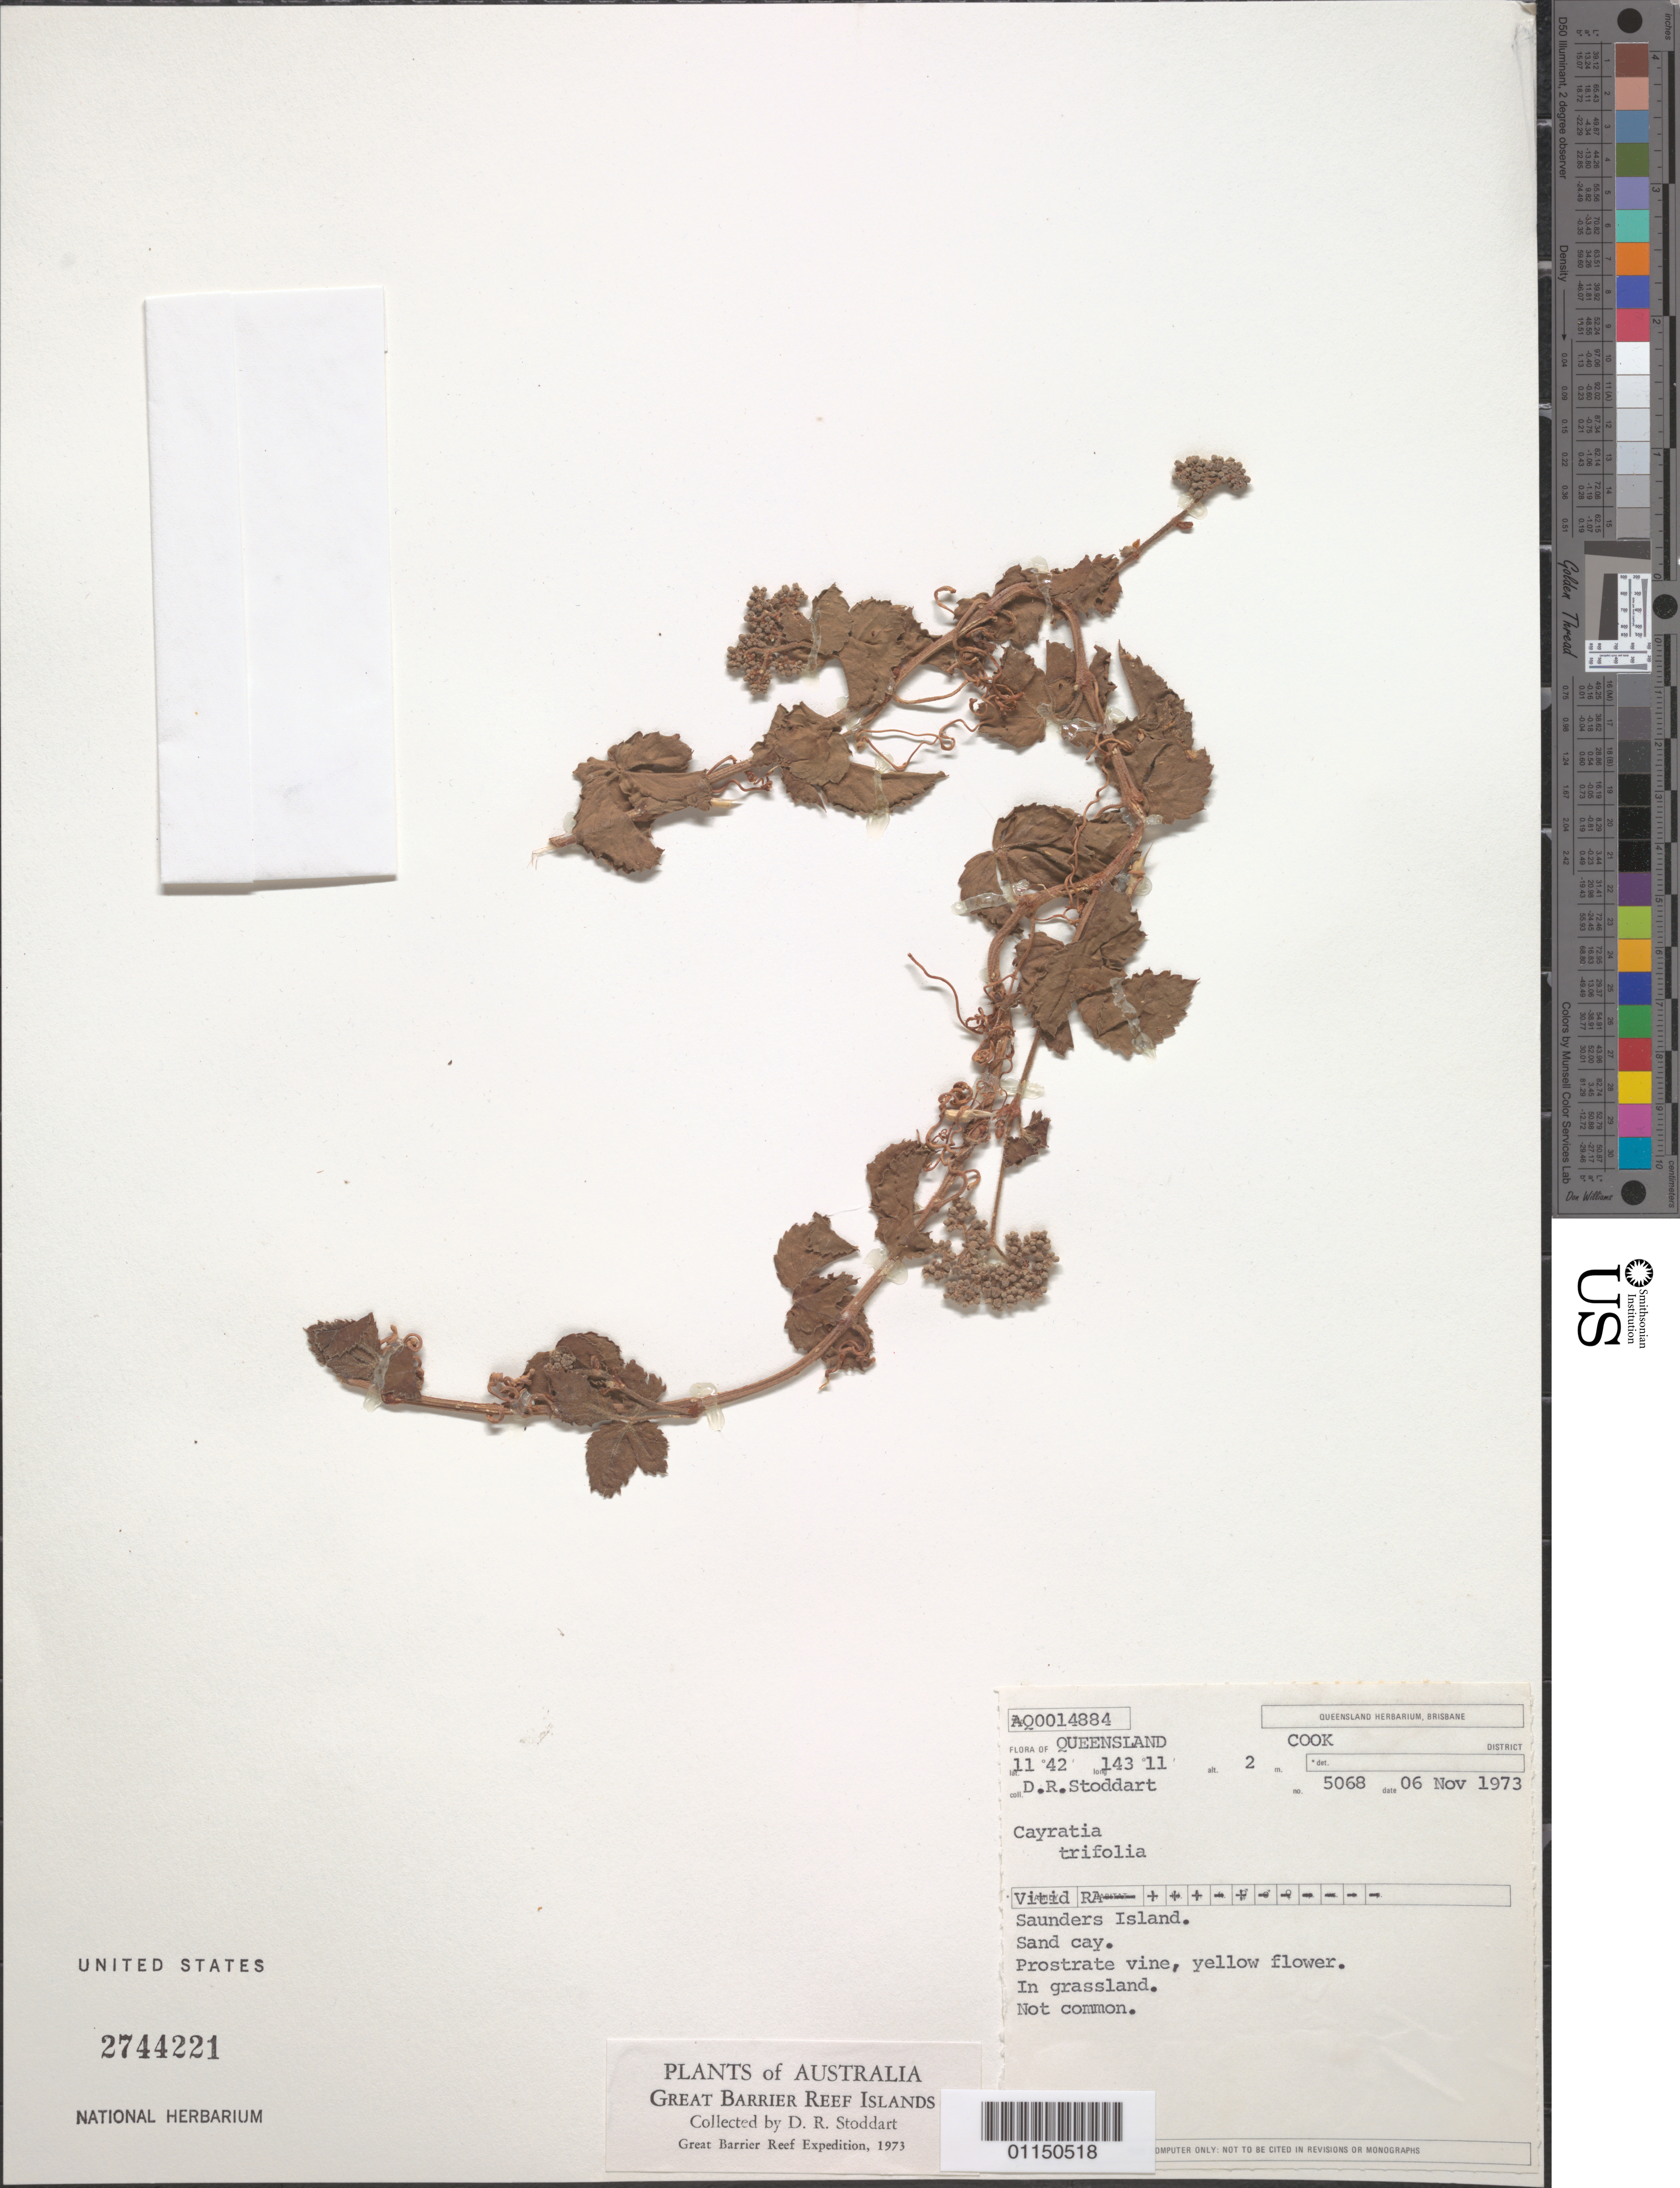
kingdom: Plantae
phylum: Tracheophyta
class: Magnoliopsida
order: Vitales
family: Vitaceae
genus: Causonis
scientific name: Causonis trifolia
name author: (L.) Mabb. & J. Wen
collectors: D. R. Stoddart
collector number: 5068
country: Australia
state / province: Queensland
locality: Great Barrier Reef Islands. Cook. Saunders Island.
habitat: Sand Cay. Prostrate vine. In grassland. Not common.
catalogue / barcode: US 2744221